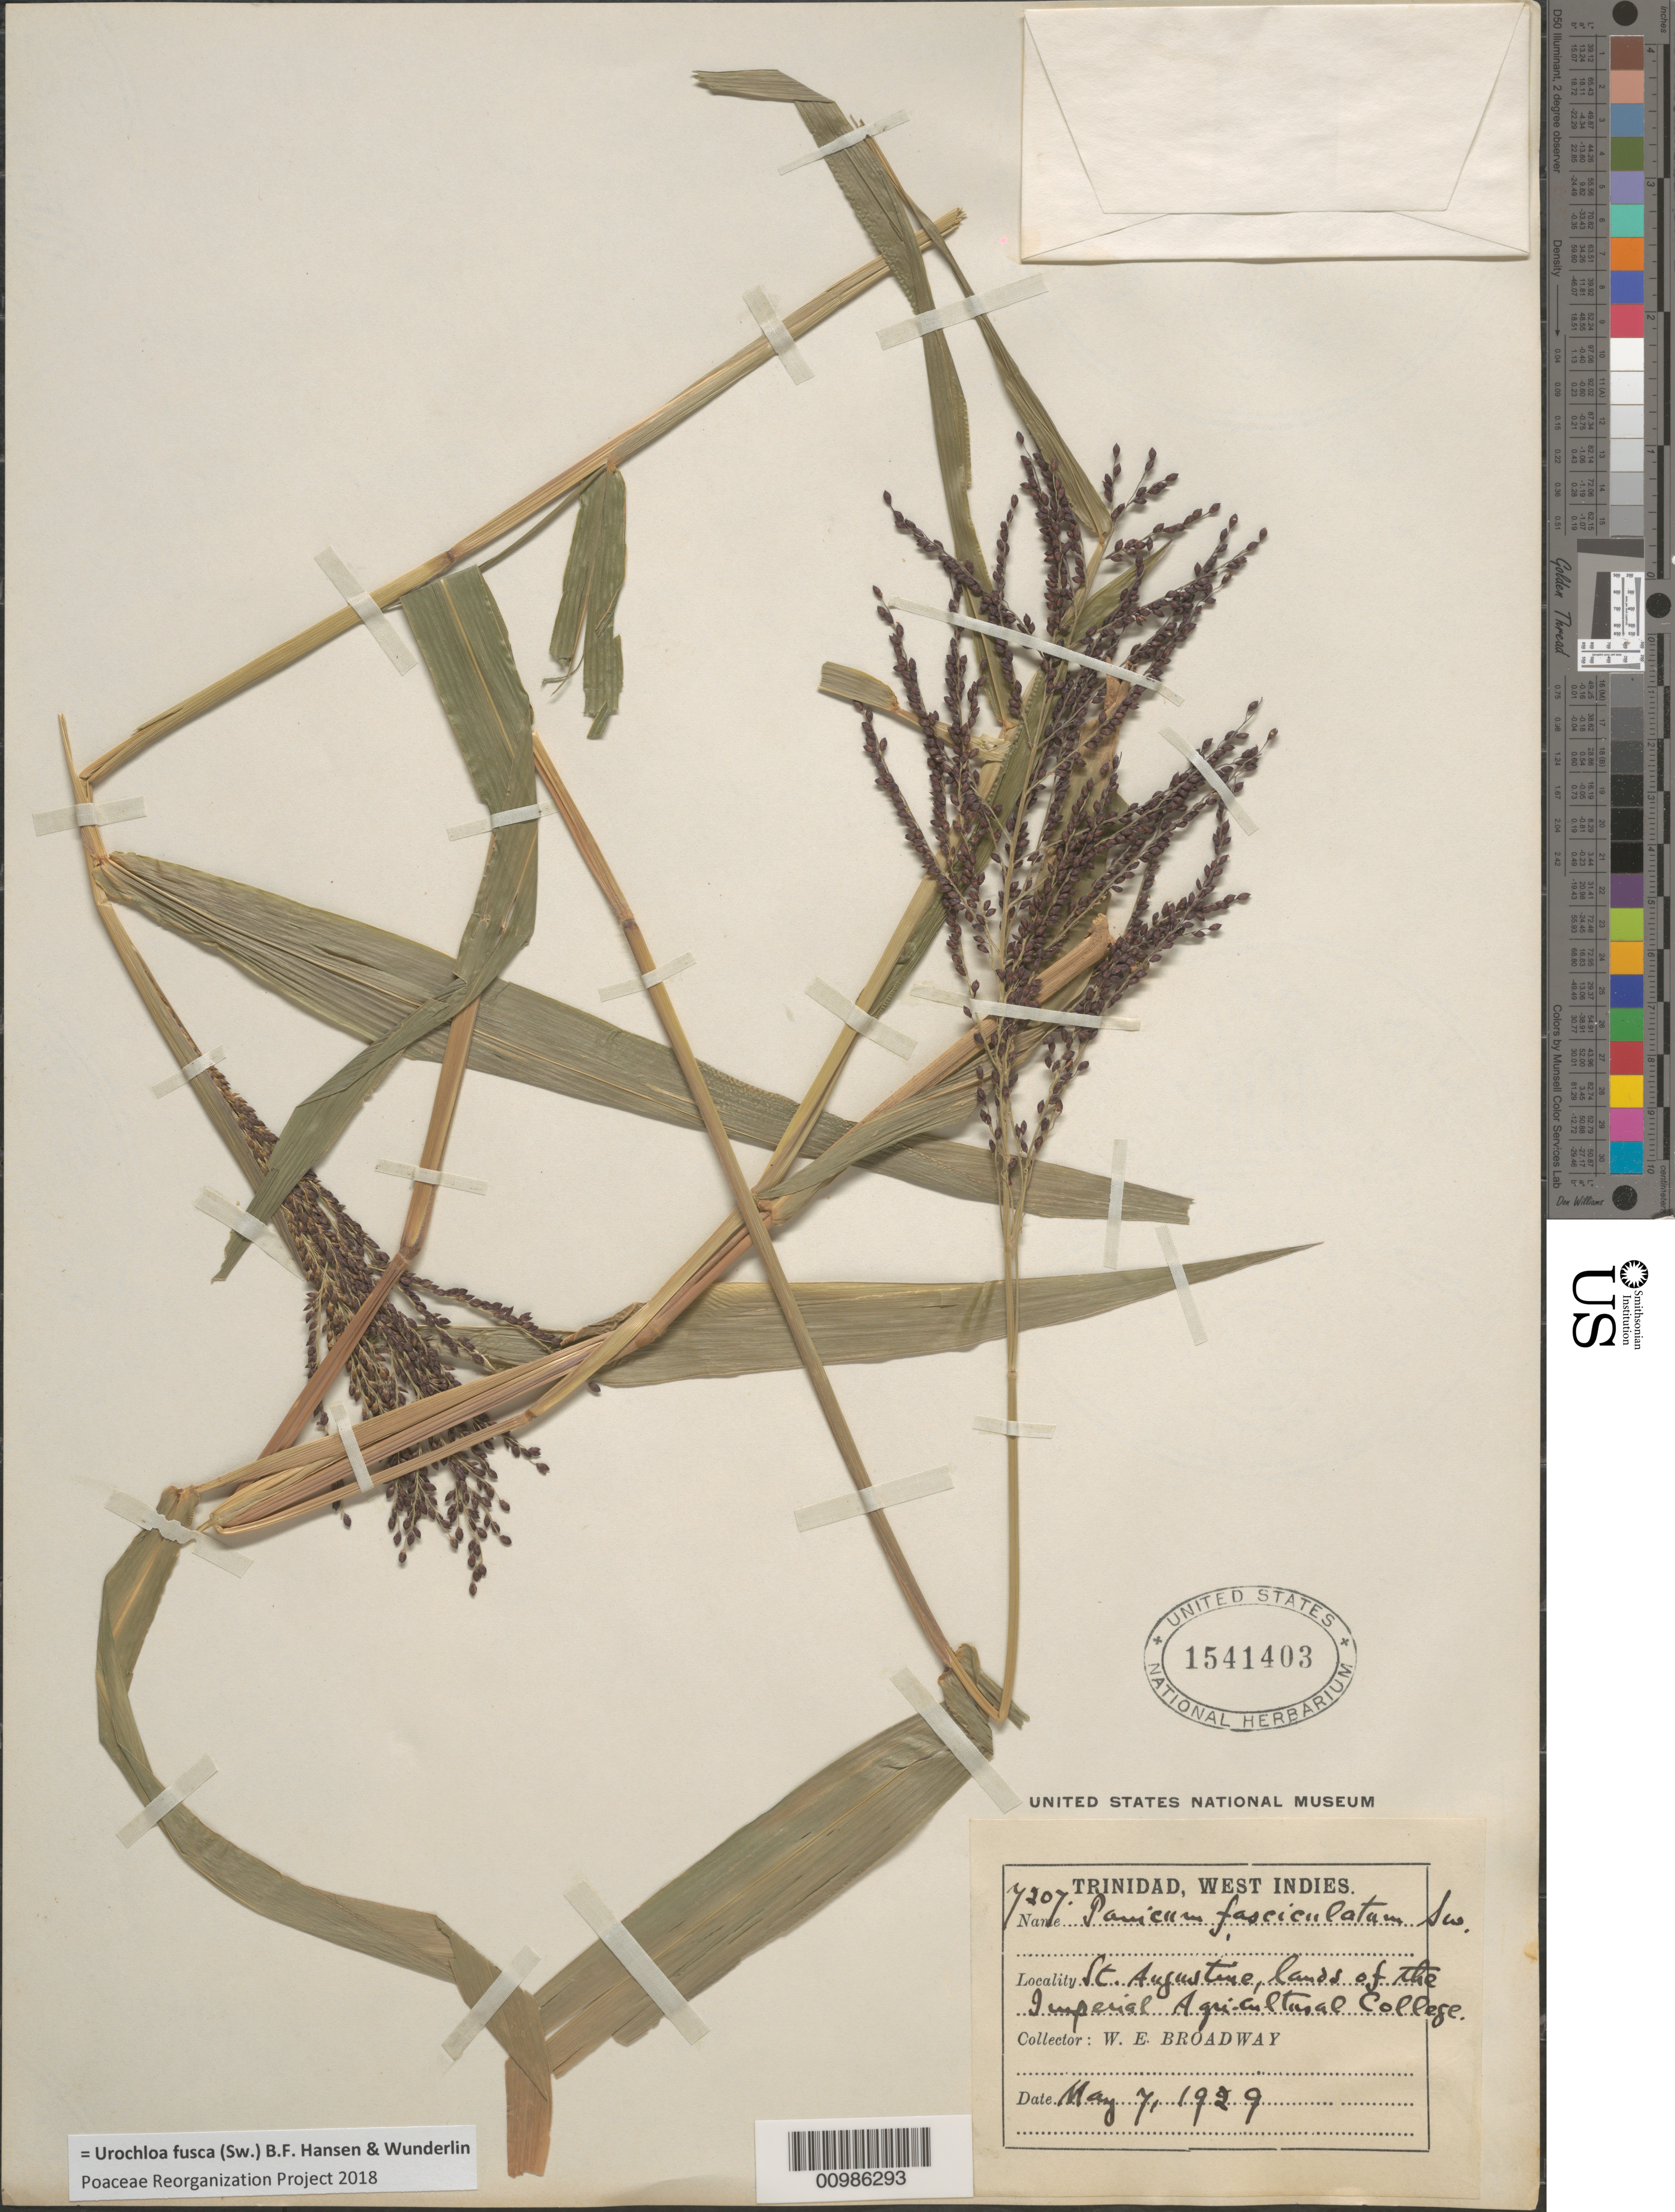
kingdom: Plantae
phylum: Tracheophyta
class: Liliopsida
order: Poales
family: Poaceae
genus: Brachiaria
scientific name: Brachiaria fasciculata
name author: (Sw.) Parodi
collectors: W. E. Broadway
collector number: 4207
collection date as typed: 07 May 1929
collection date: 1929-05-07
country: Trinidad and Tobago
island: Trinidad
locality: St. Augustine, Lands of the Imperial Agricultural College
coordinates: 0 N, 0 E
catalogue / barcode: US 1541403